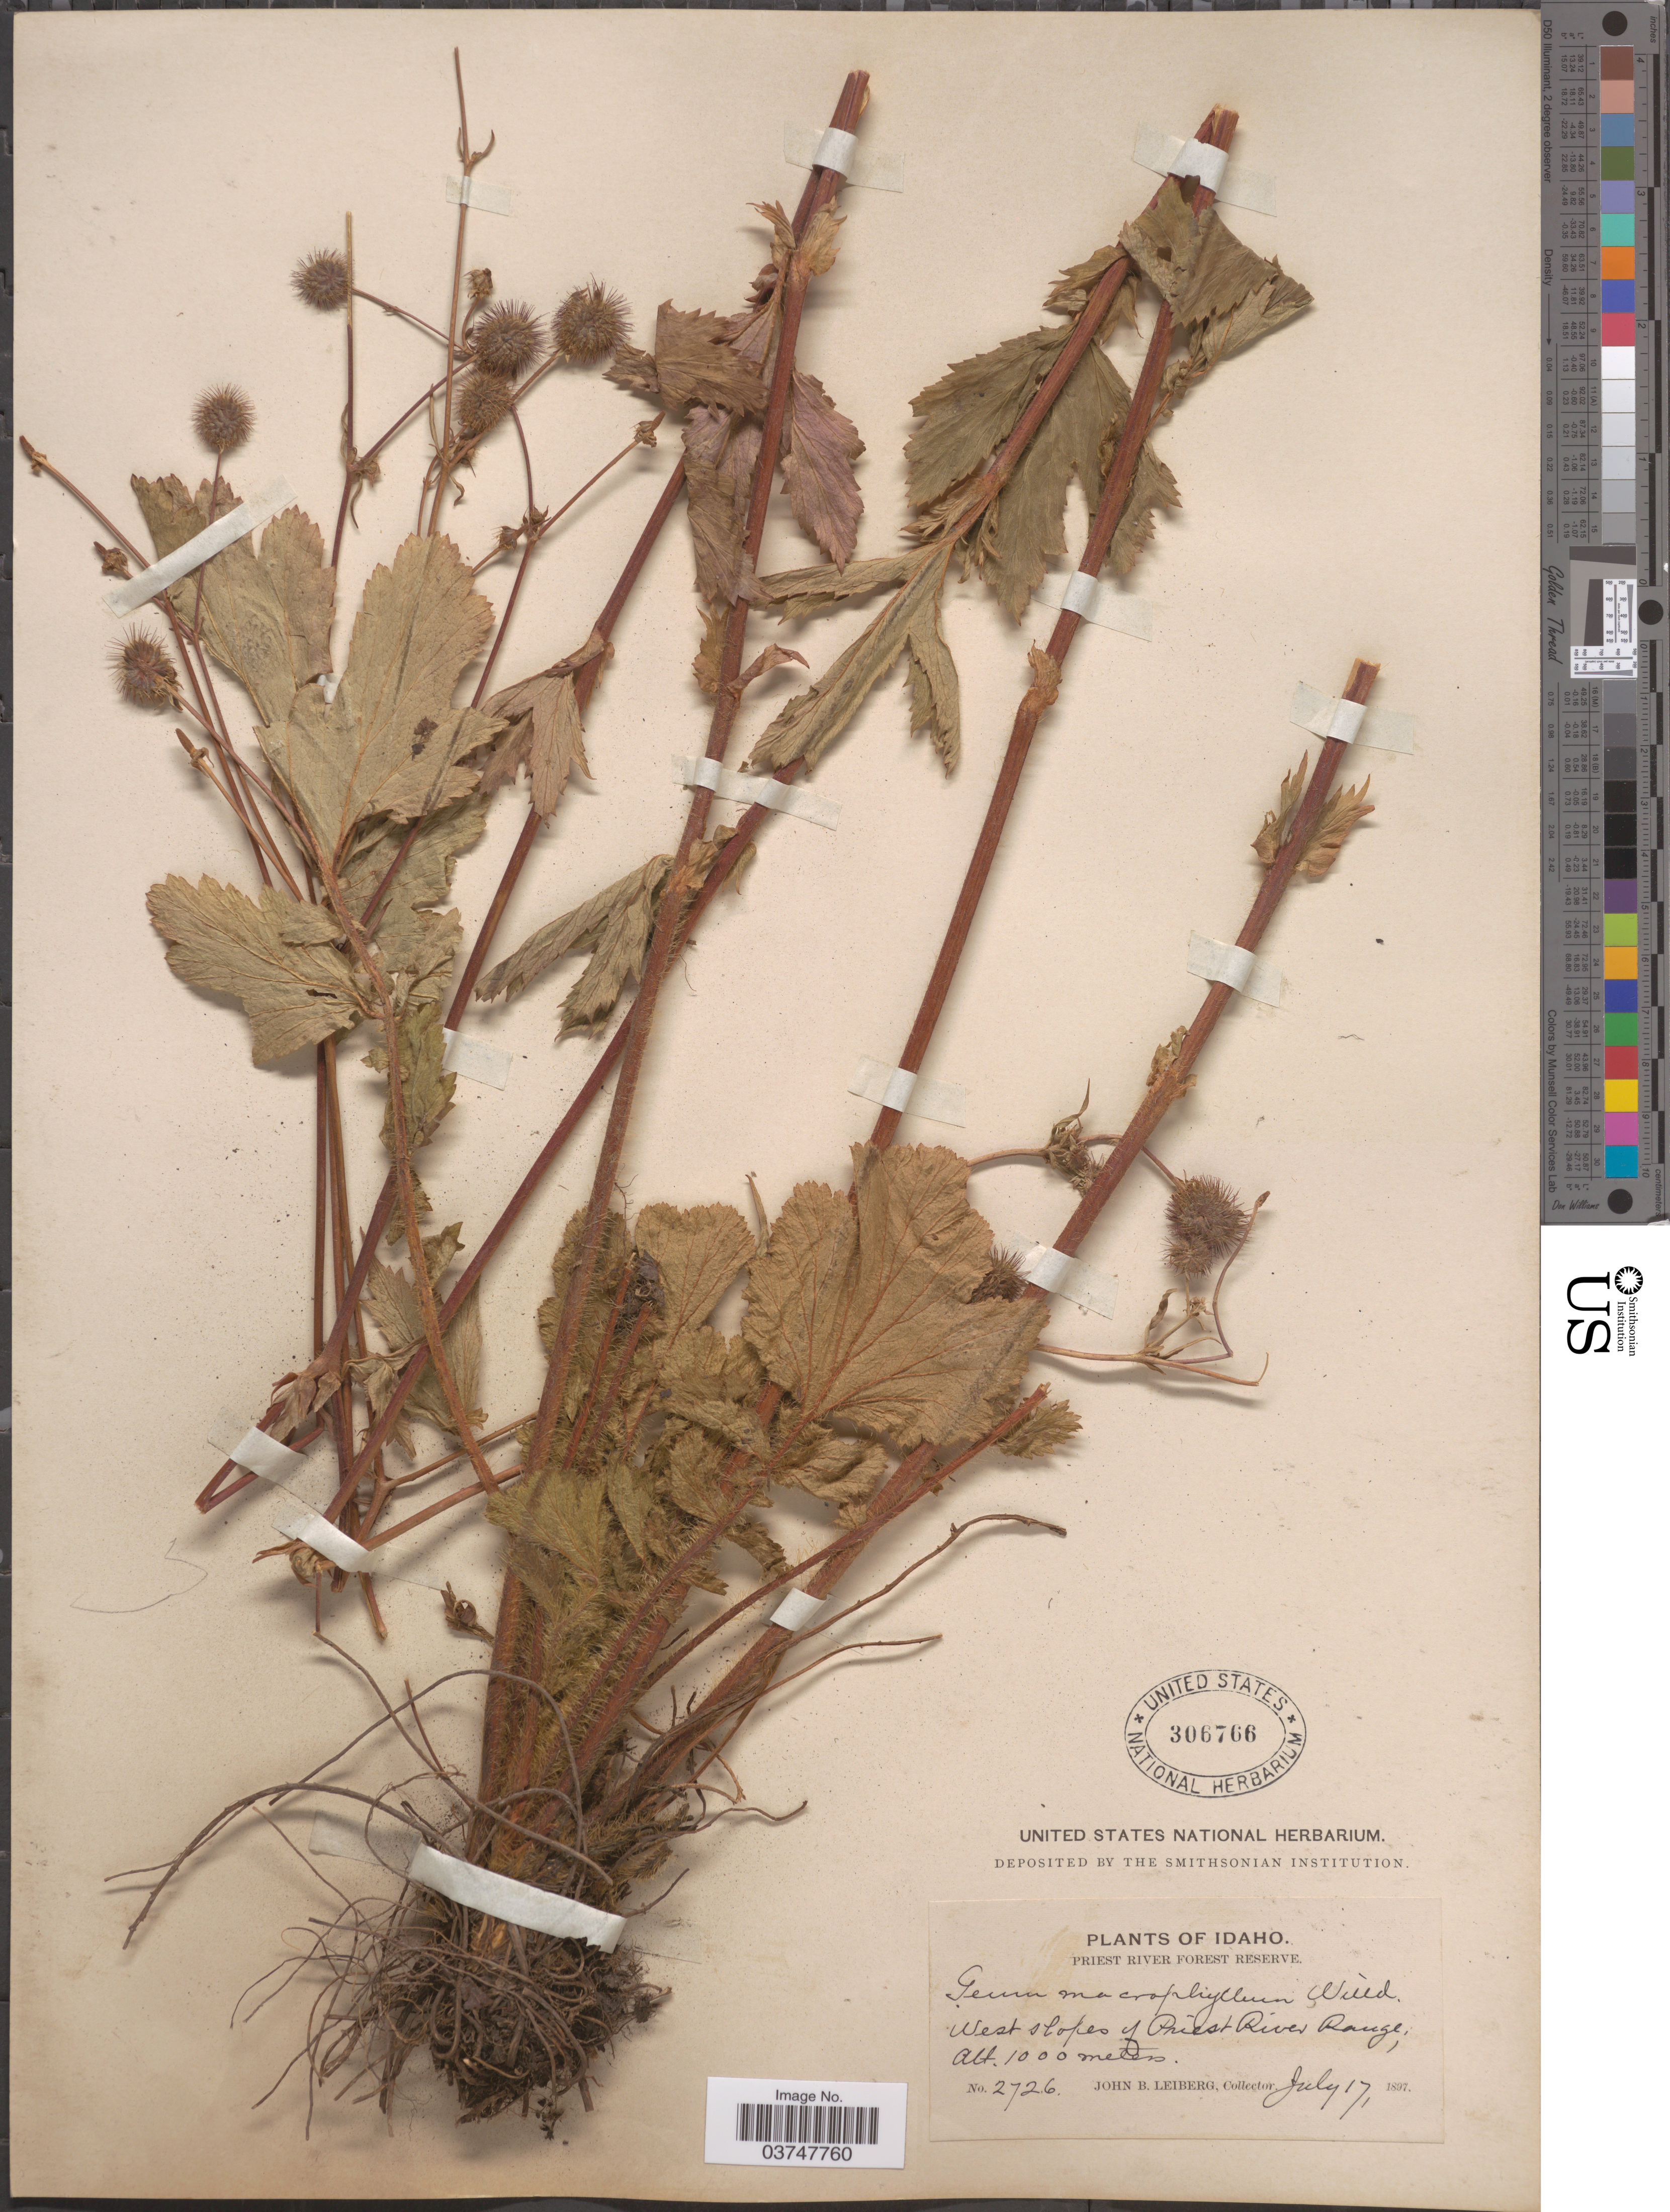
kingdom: Plantae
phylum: Tracheophyta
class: Magnoliopsida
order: Rosales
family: Rosaceae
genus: Geum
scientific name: Geum macrophyllum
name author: Willd.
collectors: J. B. Leiberg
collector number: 2726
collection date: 1897-07-17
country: United States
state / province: Idaho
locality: Priest River Forest Reserve. West slopes of Priest River Range.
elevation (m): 1000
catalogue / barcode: US 306766